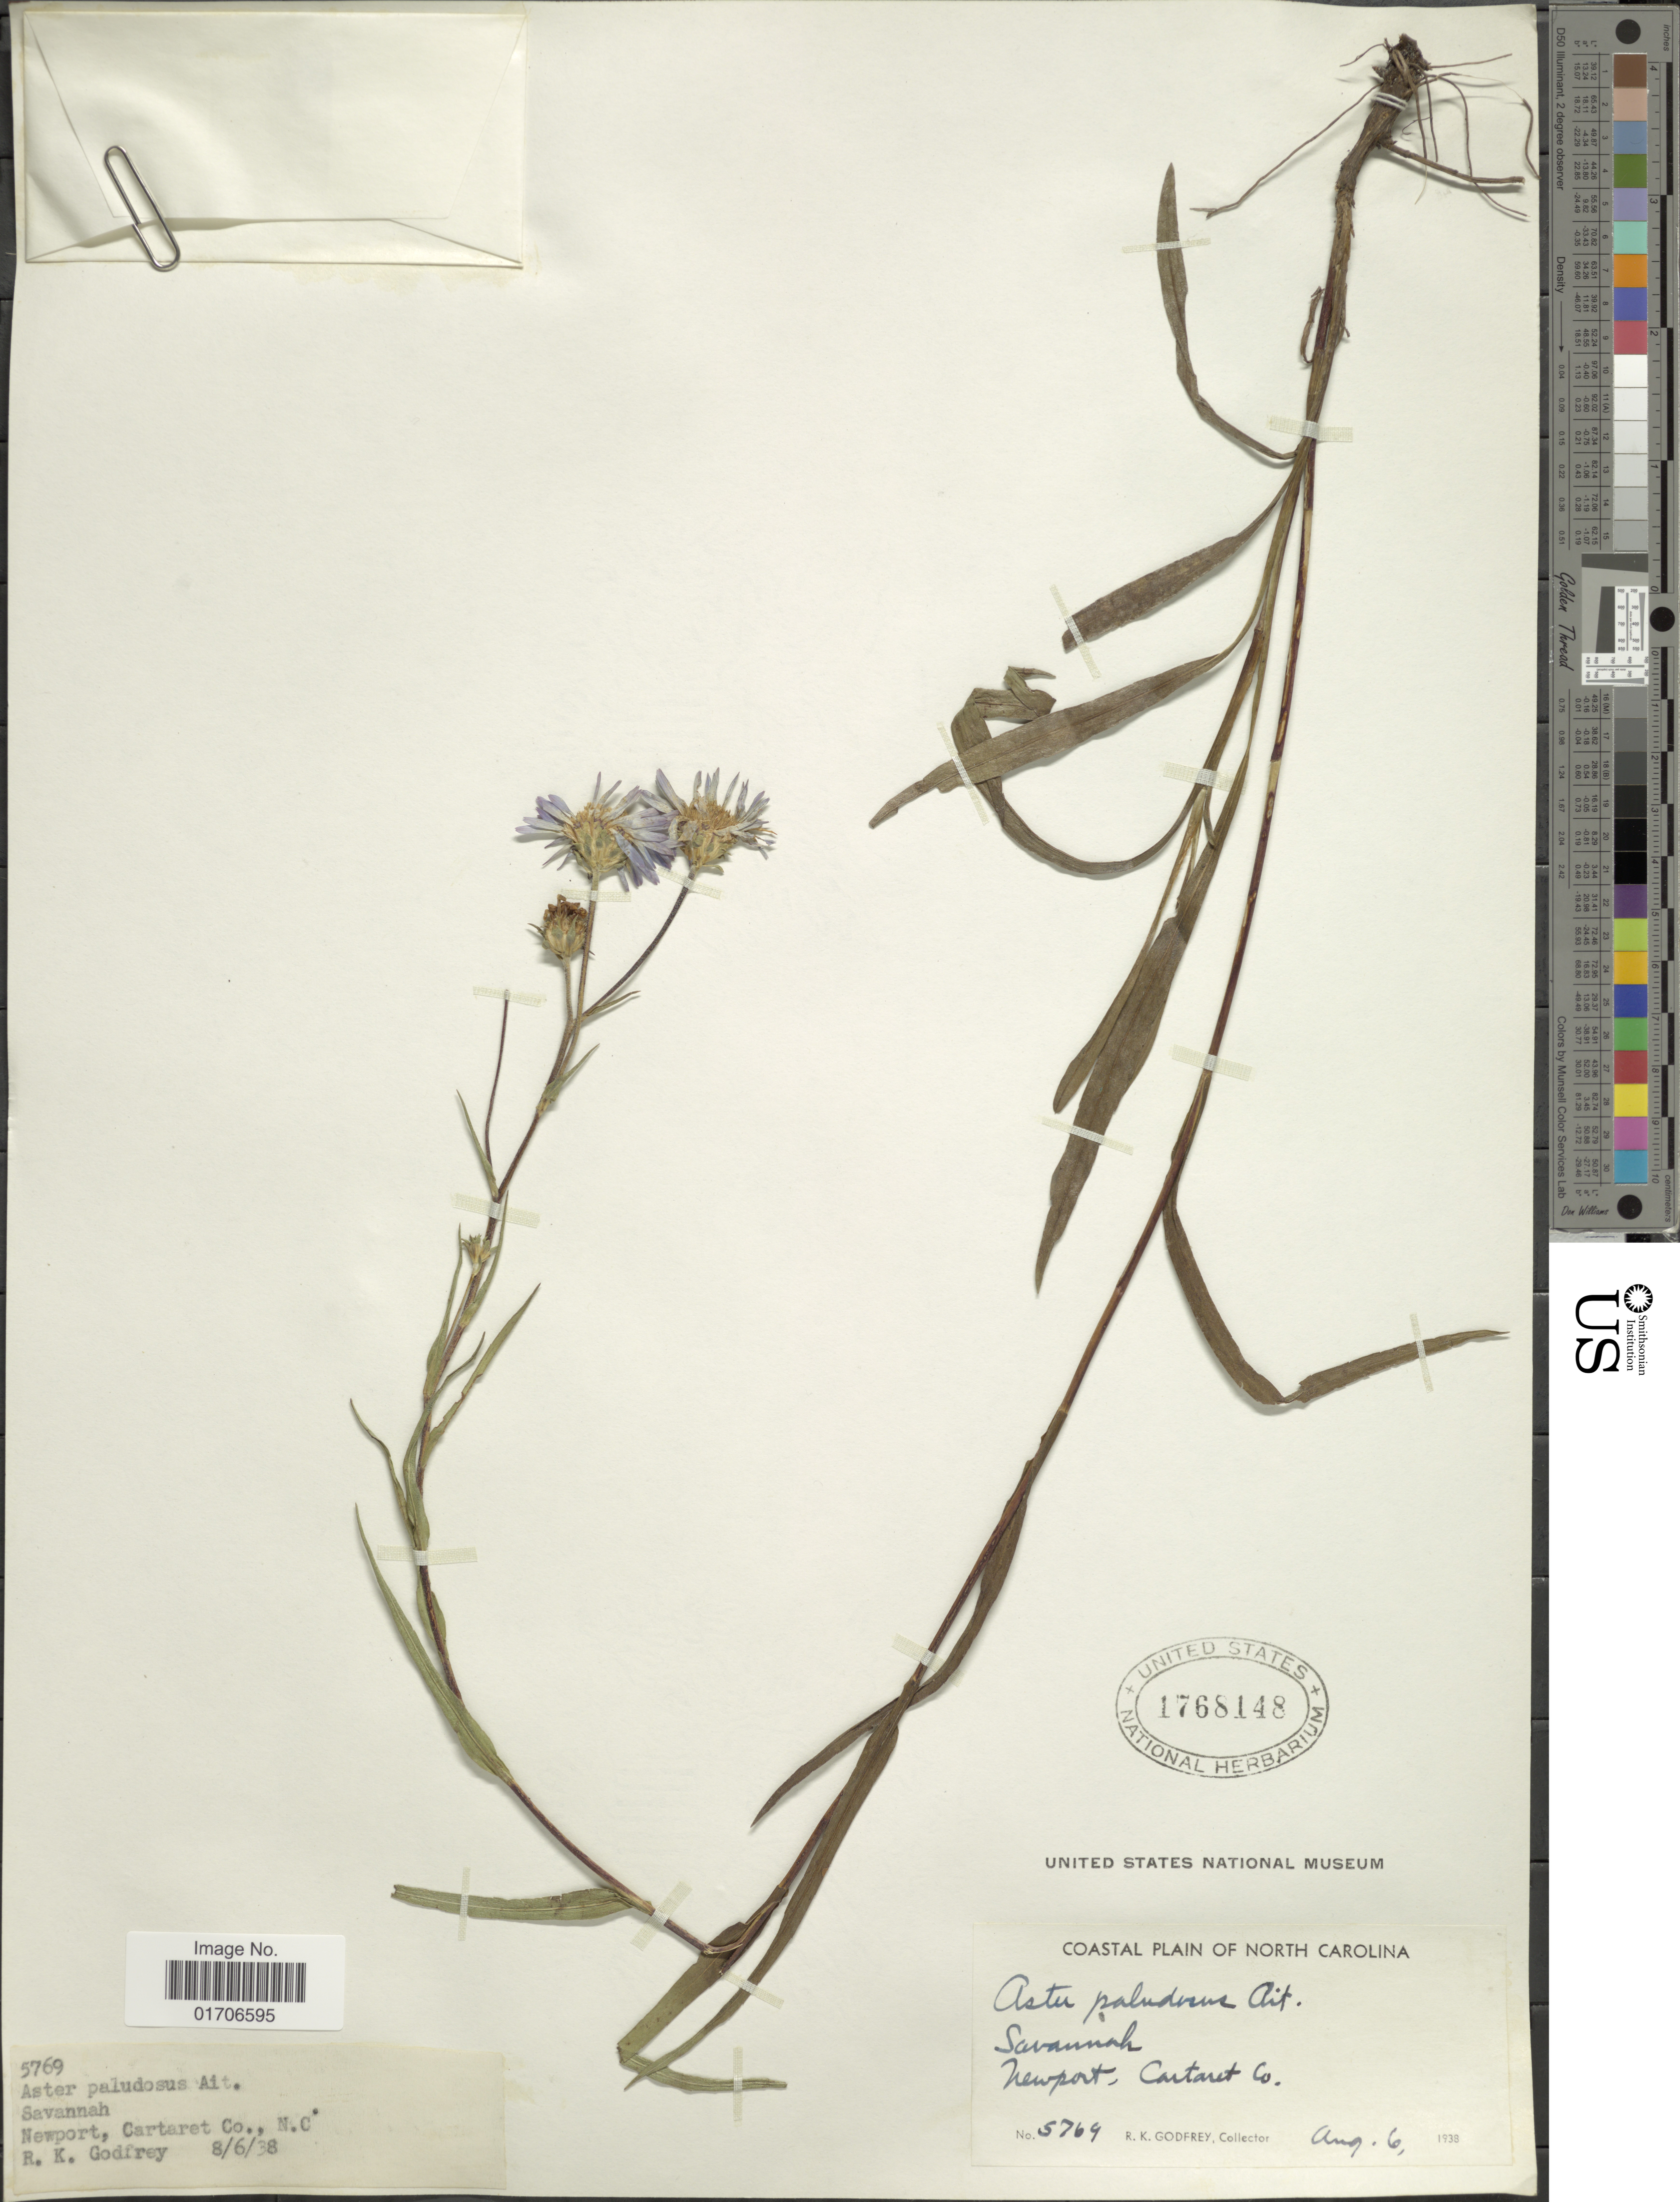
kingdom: Plantae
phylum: Tracheophyta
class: Magnoliopsida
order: Asterales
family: Asteraceae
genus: Eurybia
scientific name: Eurybia paludosa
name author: (Aiton) G.L. Nesom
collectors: R. K. Godfrey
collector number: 5769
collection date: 1938-08-06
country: United States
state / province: North Carolina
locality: Coastal Plain of North Carolina. Savannah. Newport, Cartaret Co., N.C.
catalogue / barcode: US 1768148